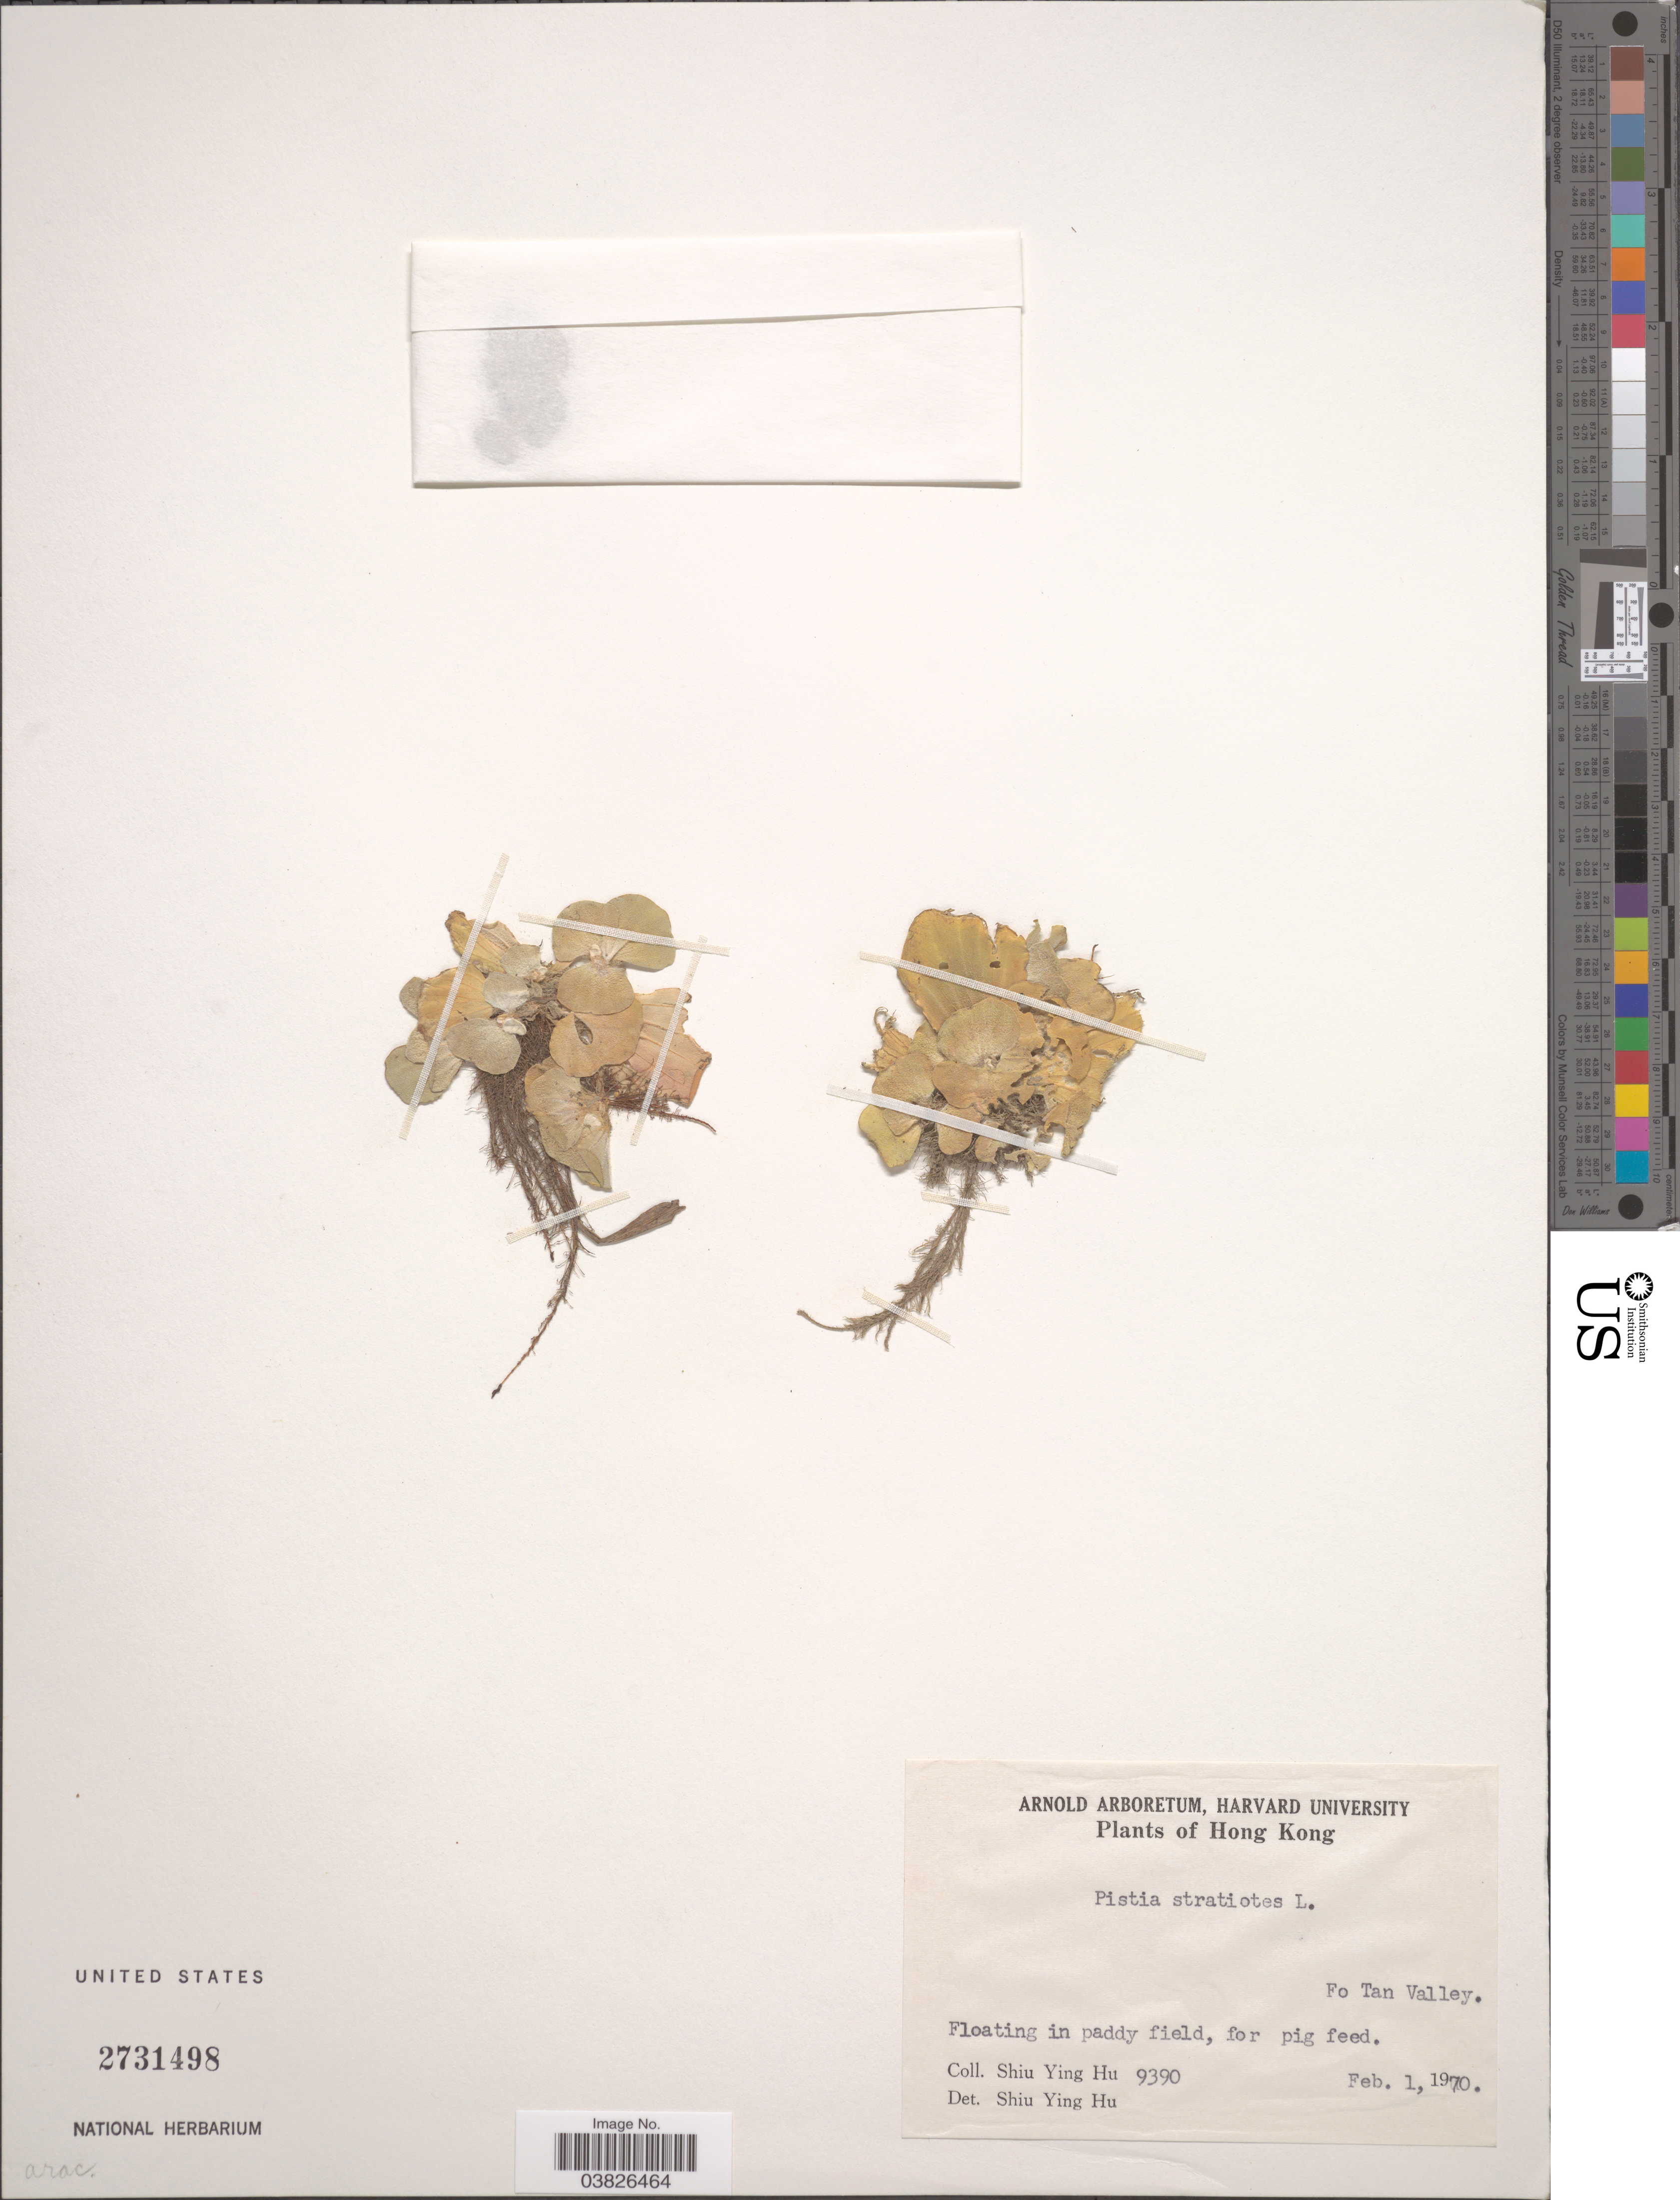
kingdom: Plantae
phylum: Tracheophyta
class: Liliopsida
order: Alismatales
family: Araceae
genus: Pistia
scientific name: Pistia stratiotes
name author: L.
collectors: S. Y. Hu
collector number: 9390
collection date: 1970-02-01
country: China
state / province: Hong Kong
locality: Fo Tan Valley.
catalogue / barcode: US 2731498